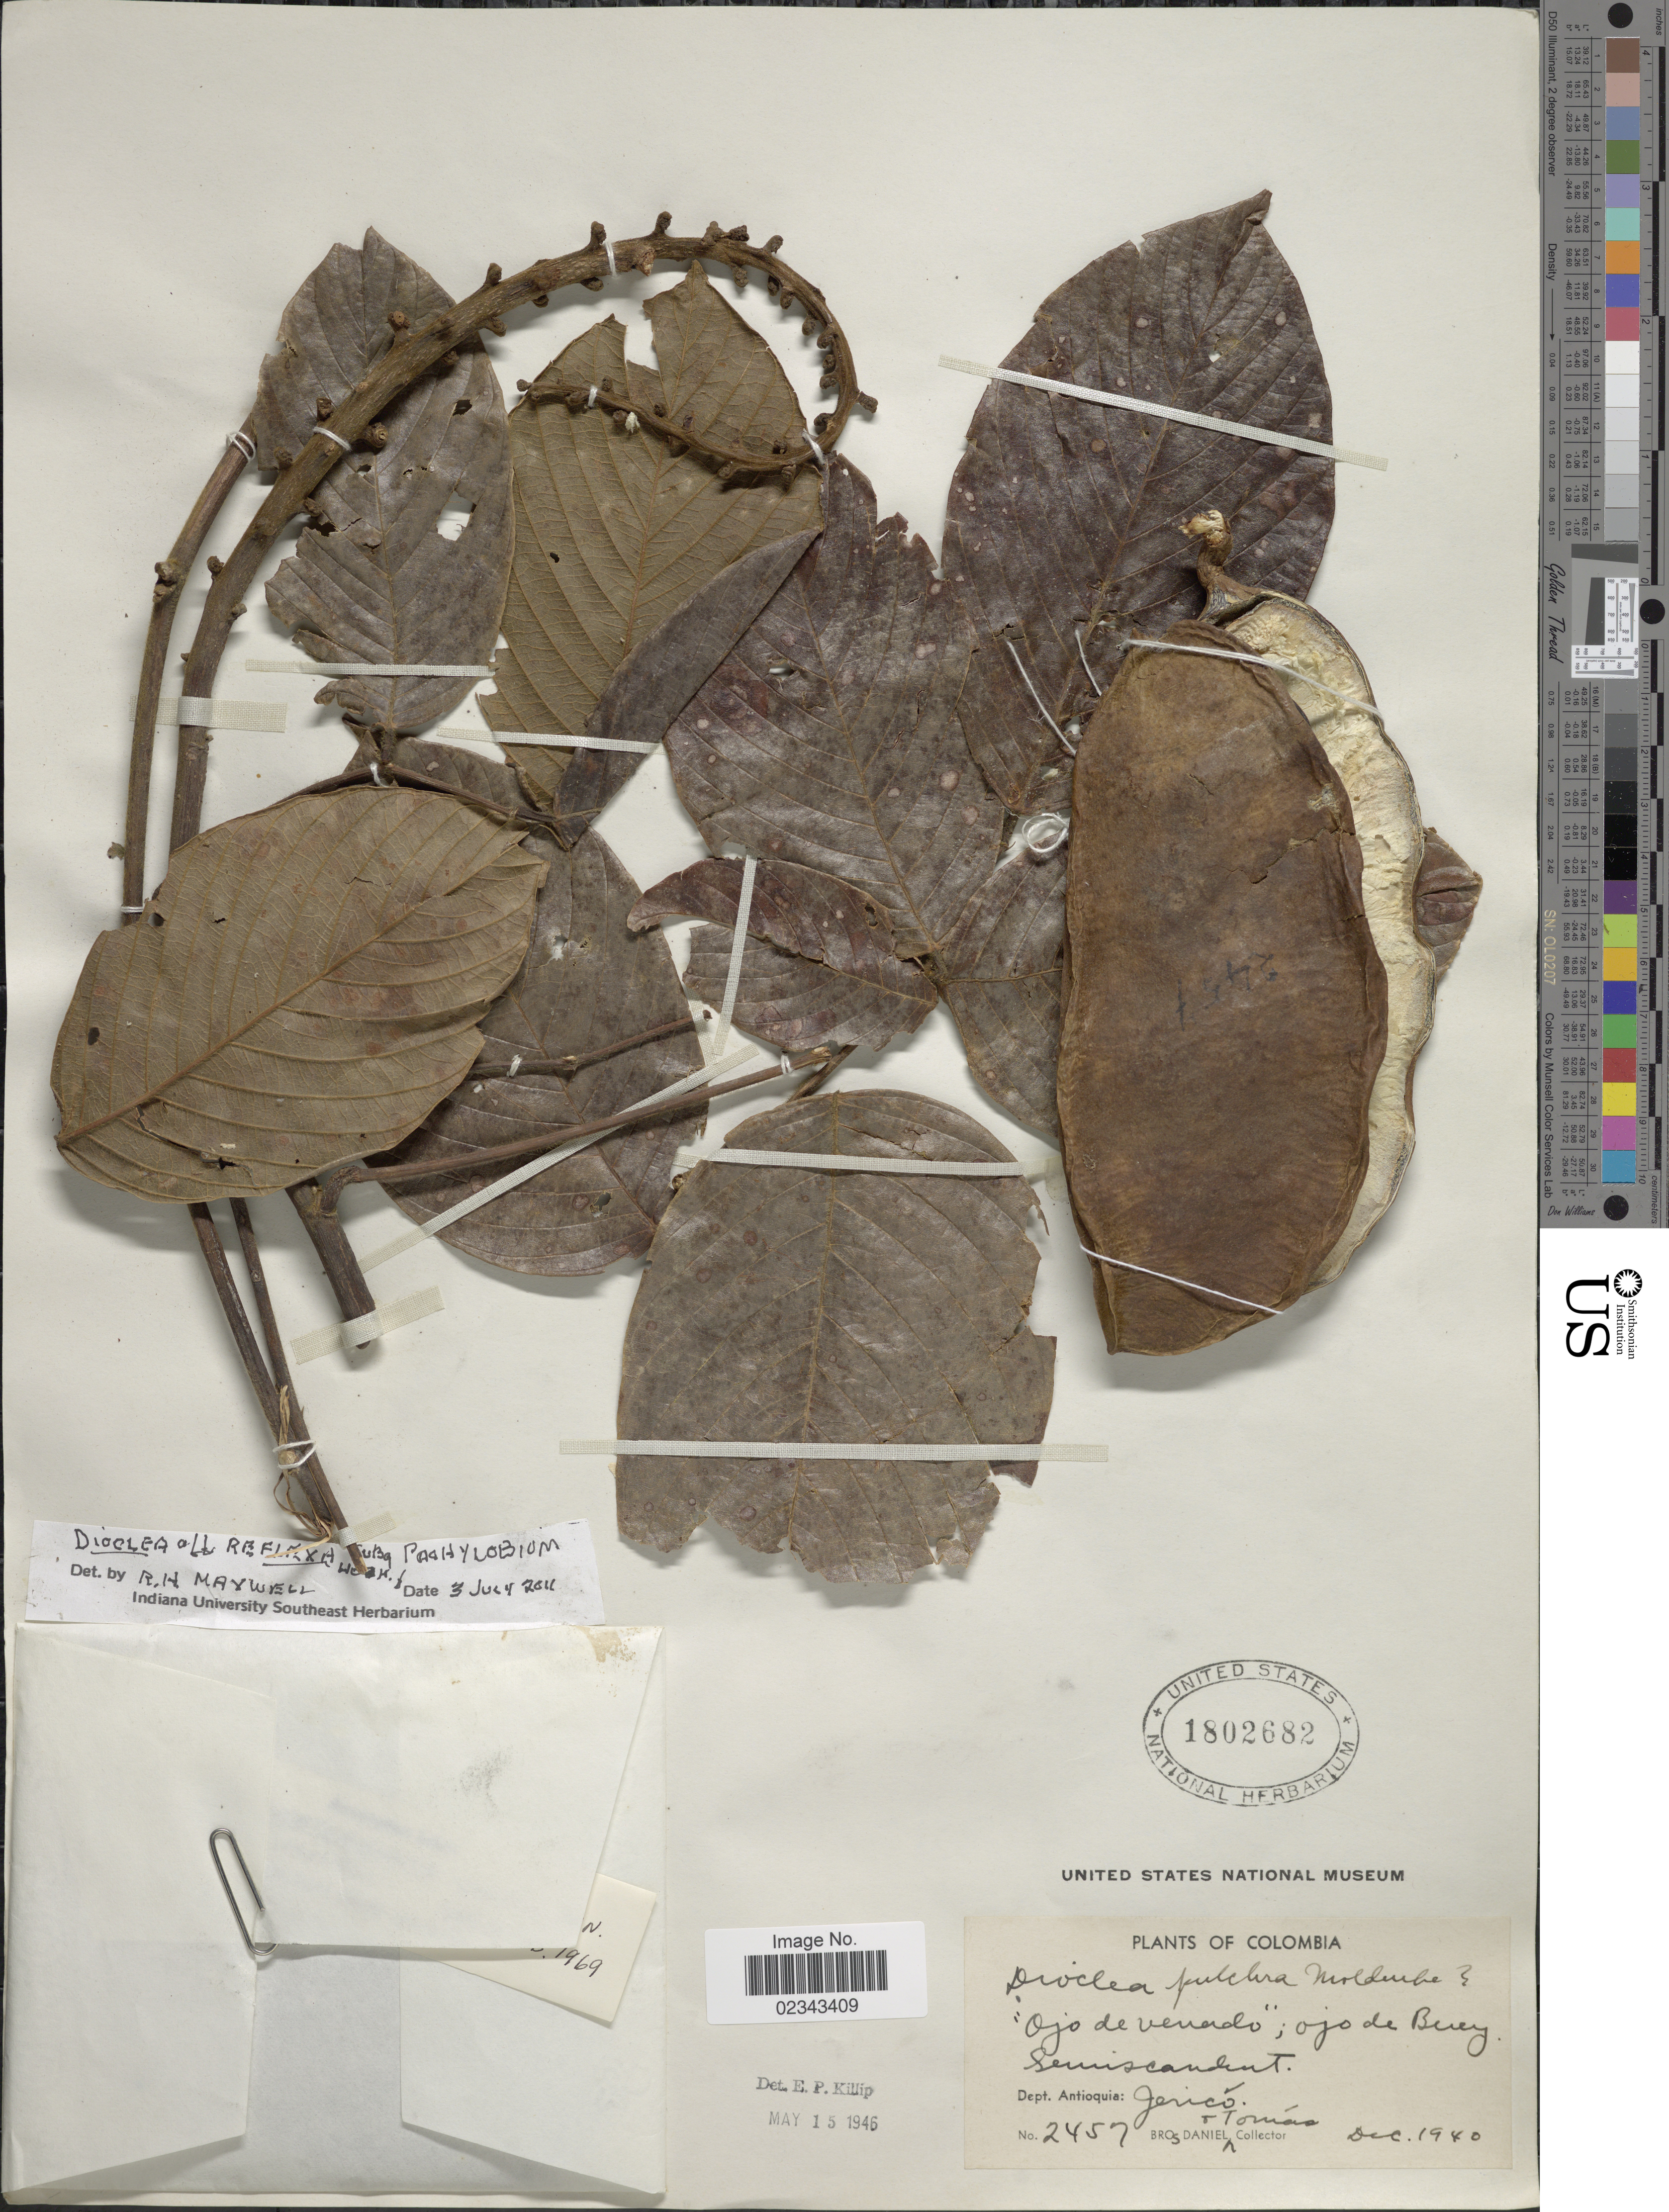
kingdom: Plantae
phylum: Tracheophyta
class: Magnoliopsida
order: Fabales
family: Fabaceae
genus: Dioclea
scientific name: Dioclea sp.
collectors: Bro. Daniel & B. Tomas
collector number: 2457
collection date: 1940-12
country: Colombia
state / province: Antioquia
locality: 'Ojo de venado', ojo de Buey, Dept. Antioquia: Jericó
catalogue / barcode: US 1802682